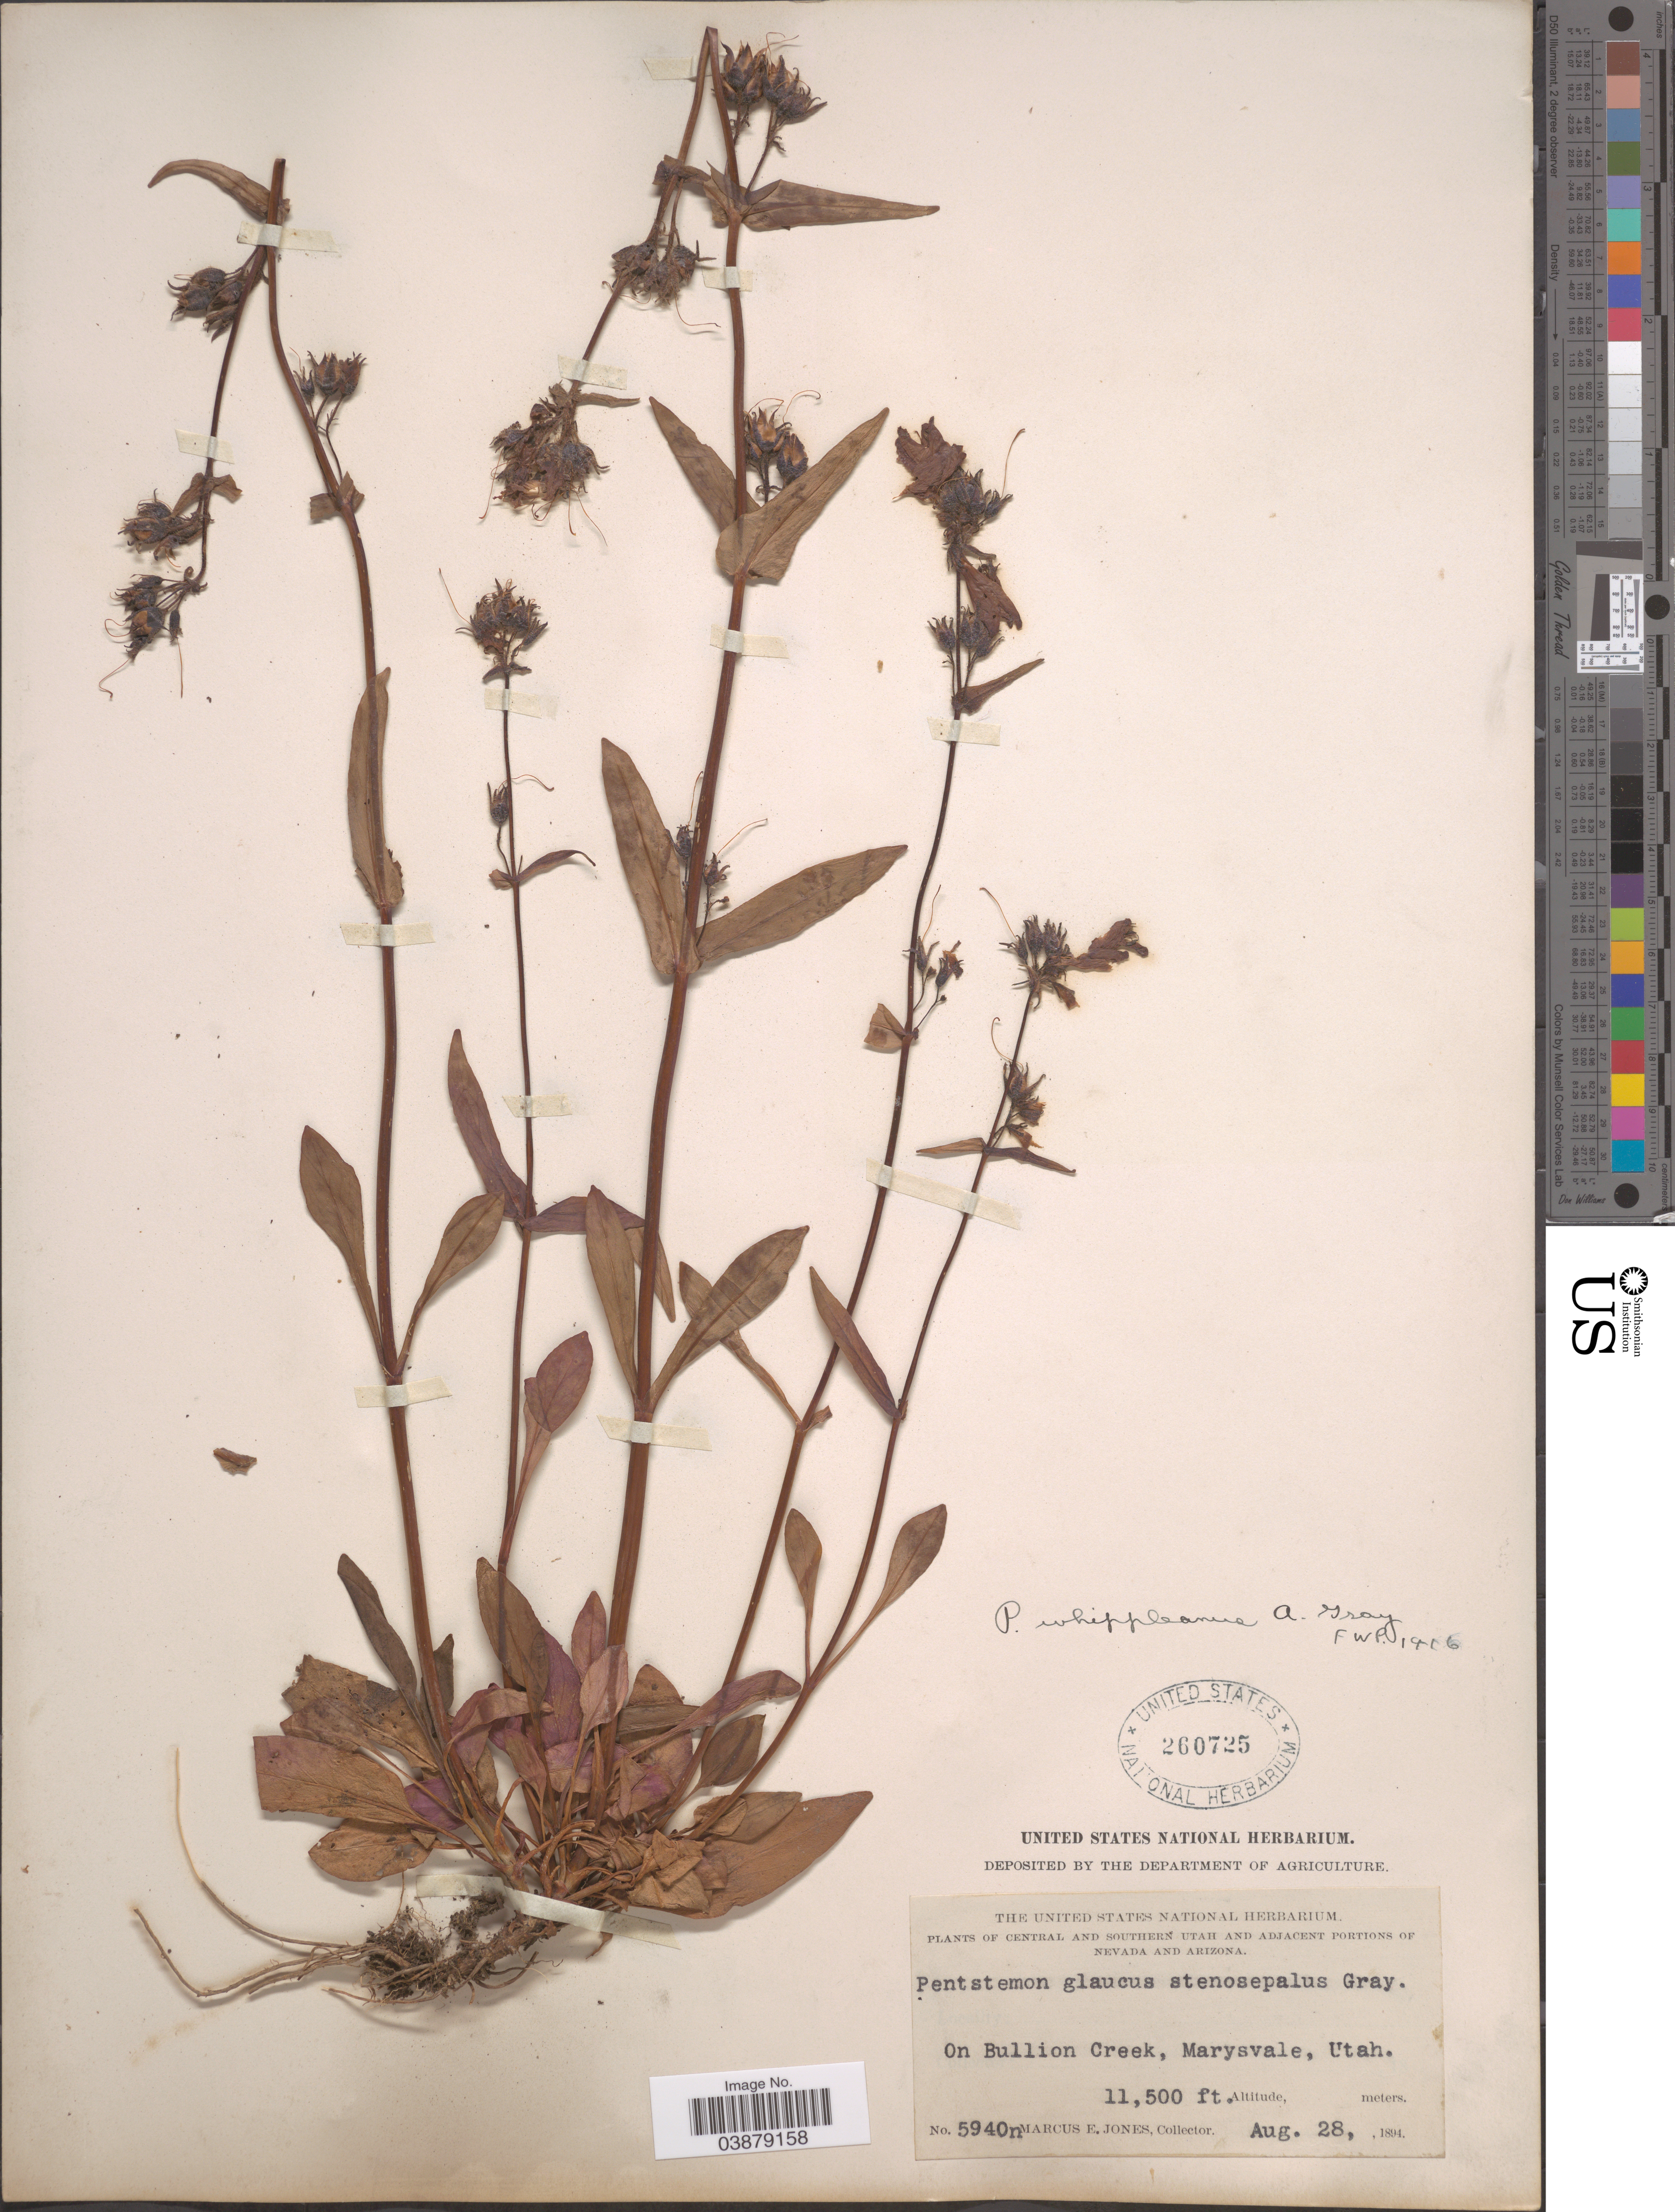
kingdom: Plantae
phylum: Tracheophyta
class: Magnoliopsida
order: Lamiales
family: Plantaginaceae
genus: Penstemon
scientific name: Penstemon whippleanus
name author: A. Gray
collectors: M. E. Jones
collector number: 5940n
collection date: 1894-08-28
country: United States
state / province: Utah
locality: Central and Southern Utah. On Bullion Creek, Marysvale.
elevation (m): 3505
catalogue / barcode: US 260725